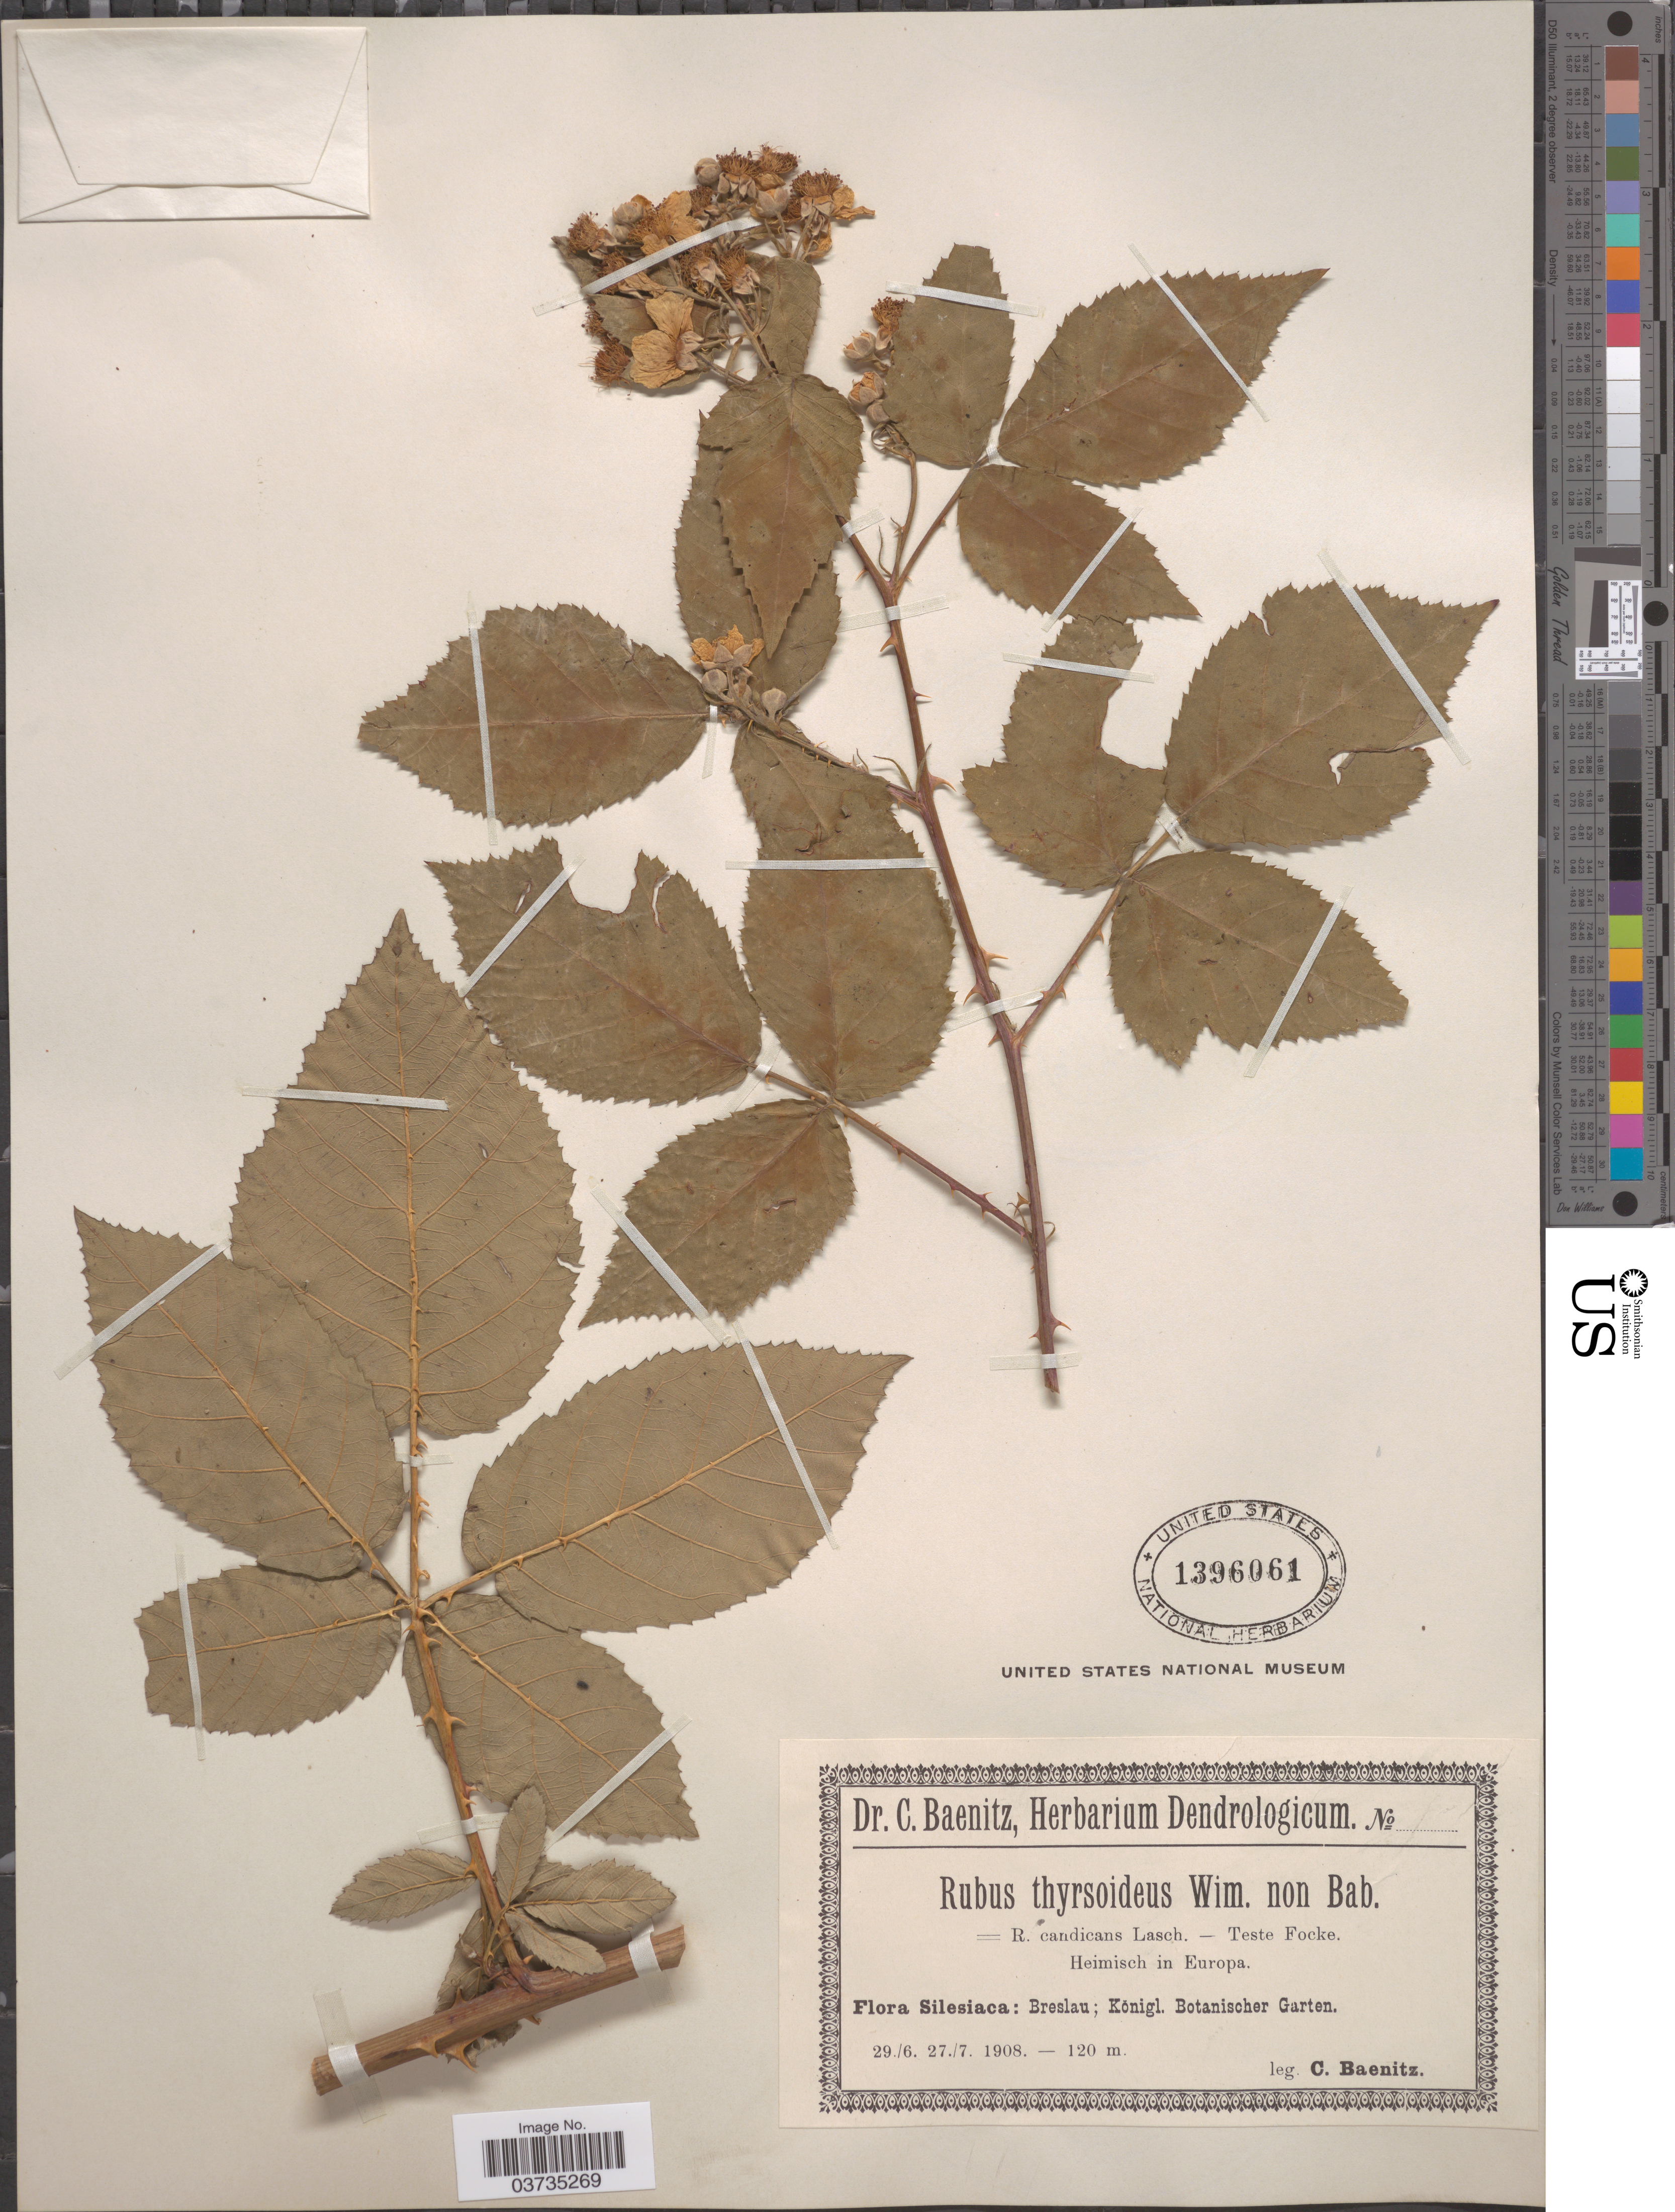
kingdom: Plantae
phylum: Tracheophyta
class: Magnoliopsida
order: Rosales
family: Rosaceae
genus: Rubus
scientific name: Rubus thyrsoideus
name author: Wimm.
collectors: C. G. Baenitz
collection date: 1908-06-29/1908-07-27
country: Poland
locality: Silesiaca: Breslau; Königl. Botanischer Garten.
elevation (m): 120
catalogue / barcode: US 1396061